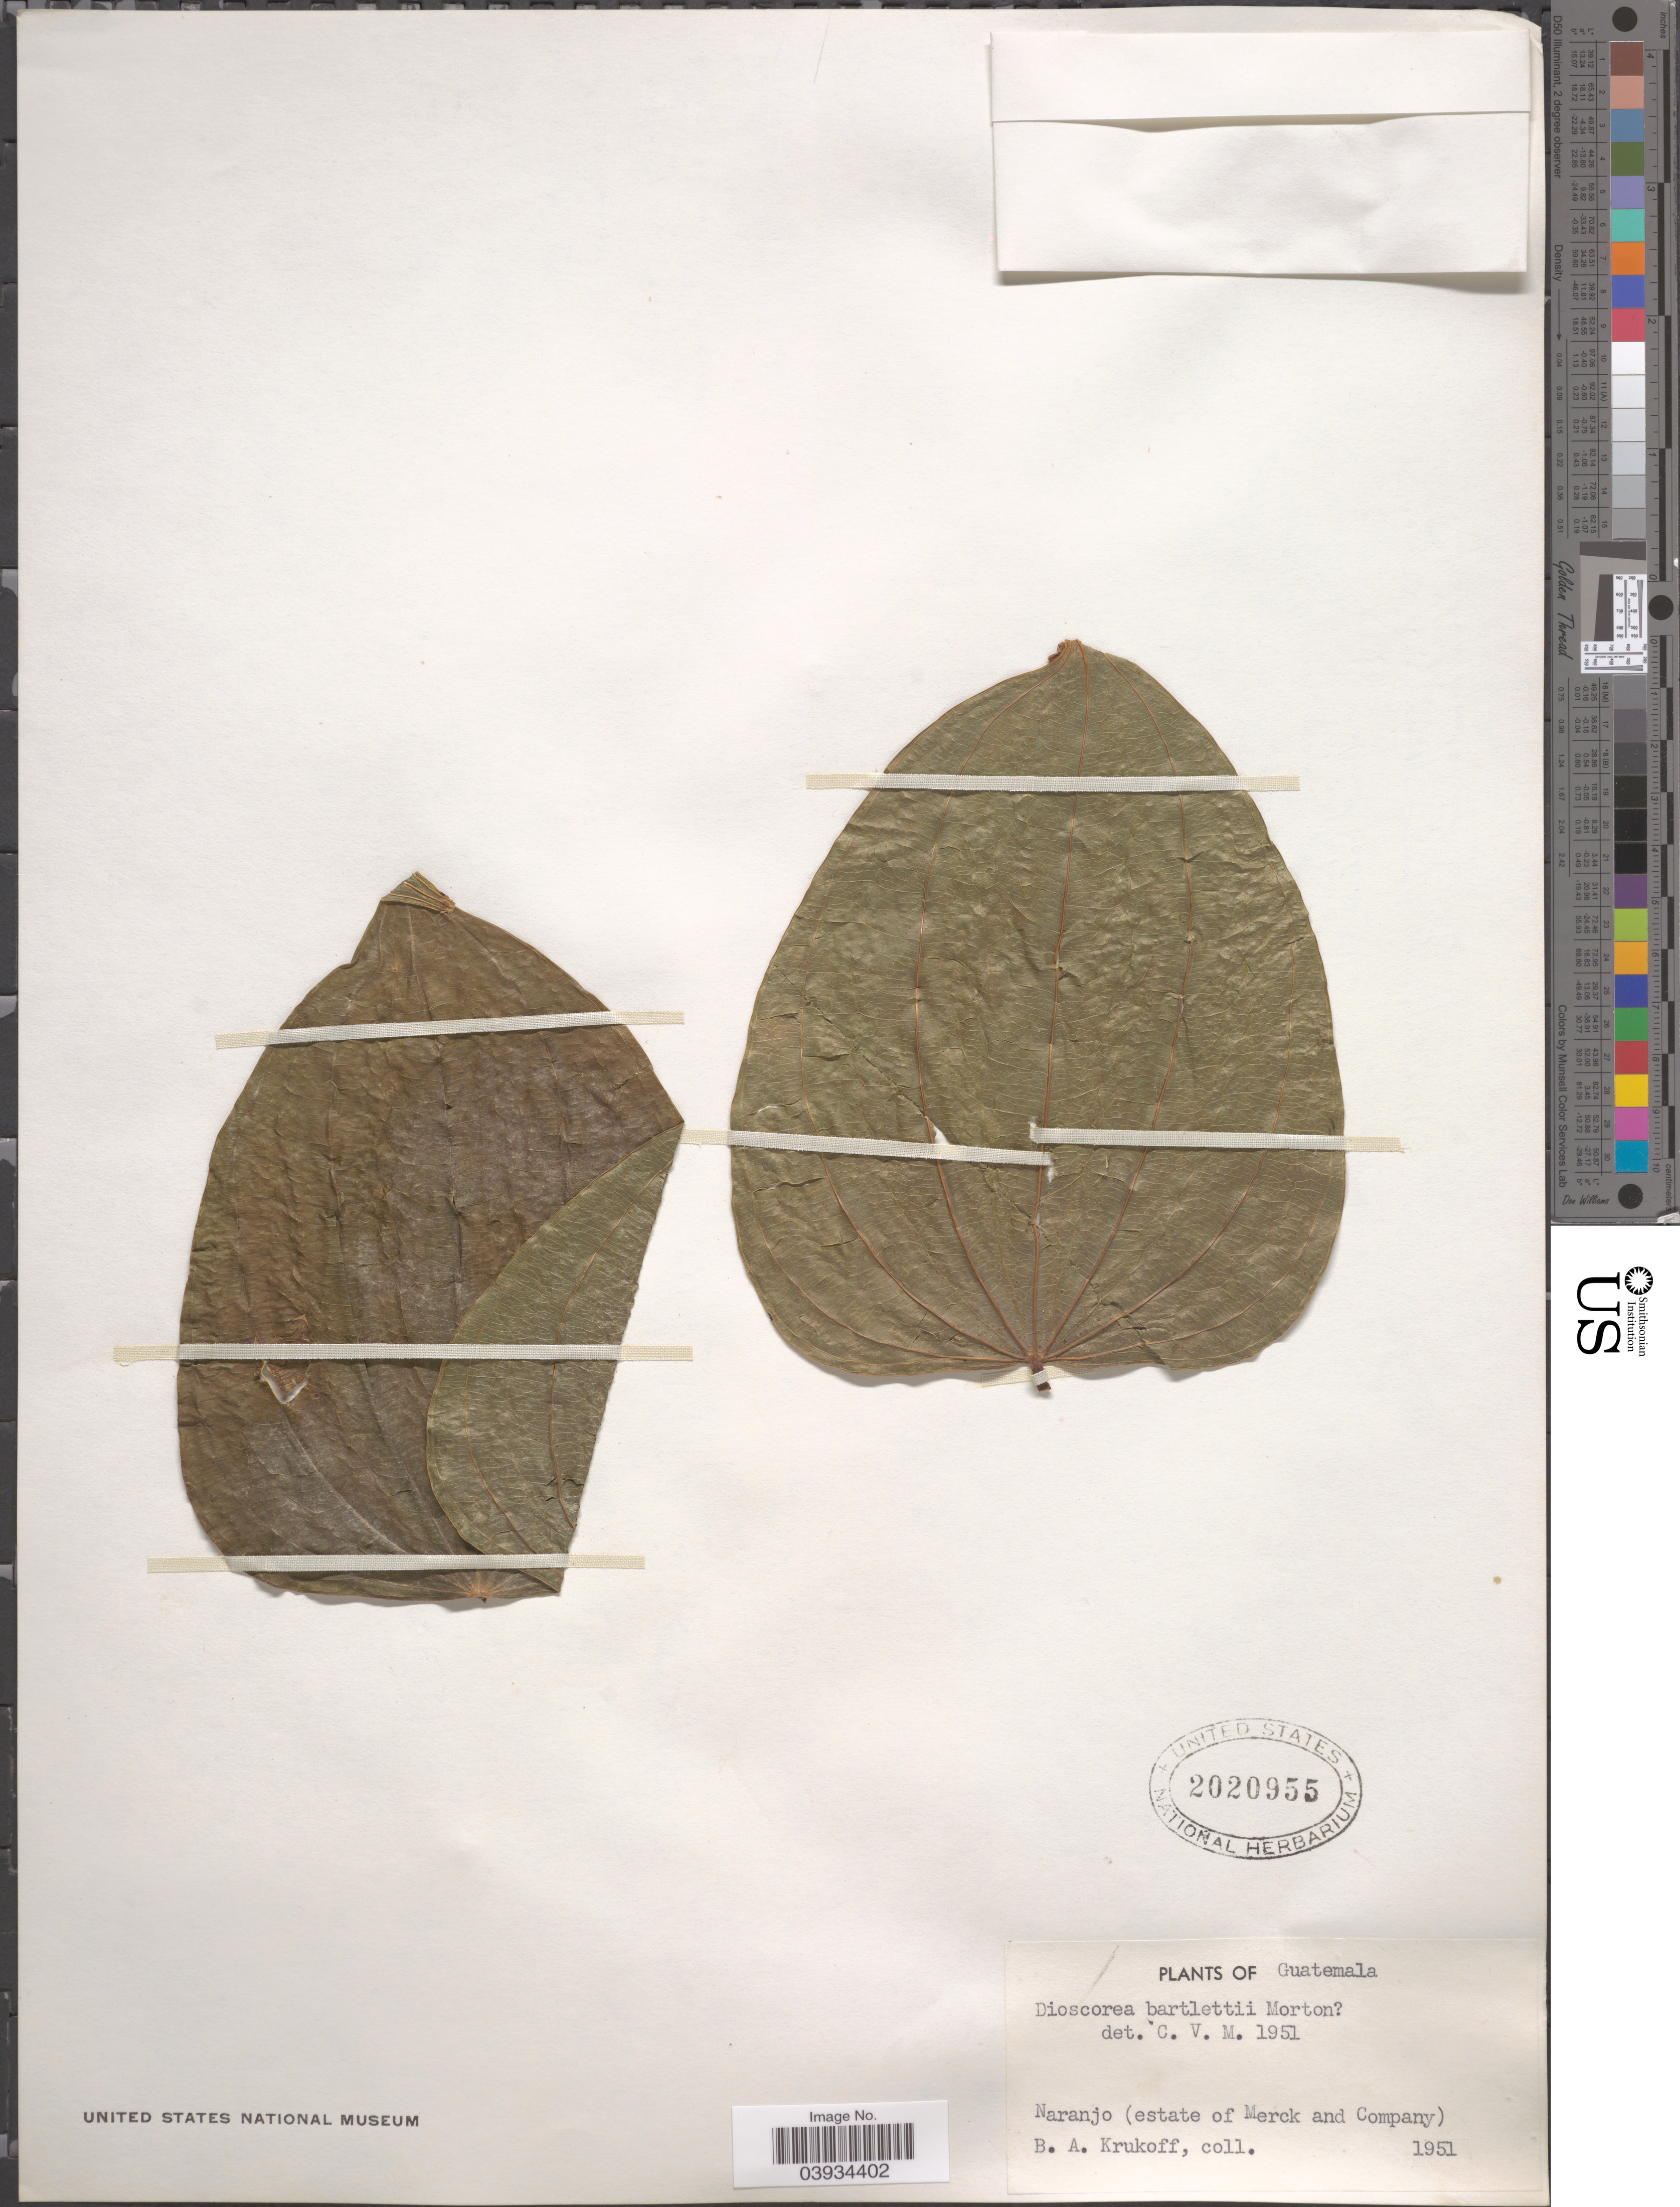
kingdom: Plantae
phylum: Tracheophyta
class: Liliopsida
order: Dioscoreales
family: Dioscoreaceae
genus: Dioscorea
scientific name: Dioscorea bartlettii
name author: C.V. Morton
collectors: B. A. Krukoff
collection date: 1951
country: Guatemala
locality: Naranjo (estate of Merck and Company).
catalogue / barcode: US 2020955